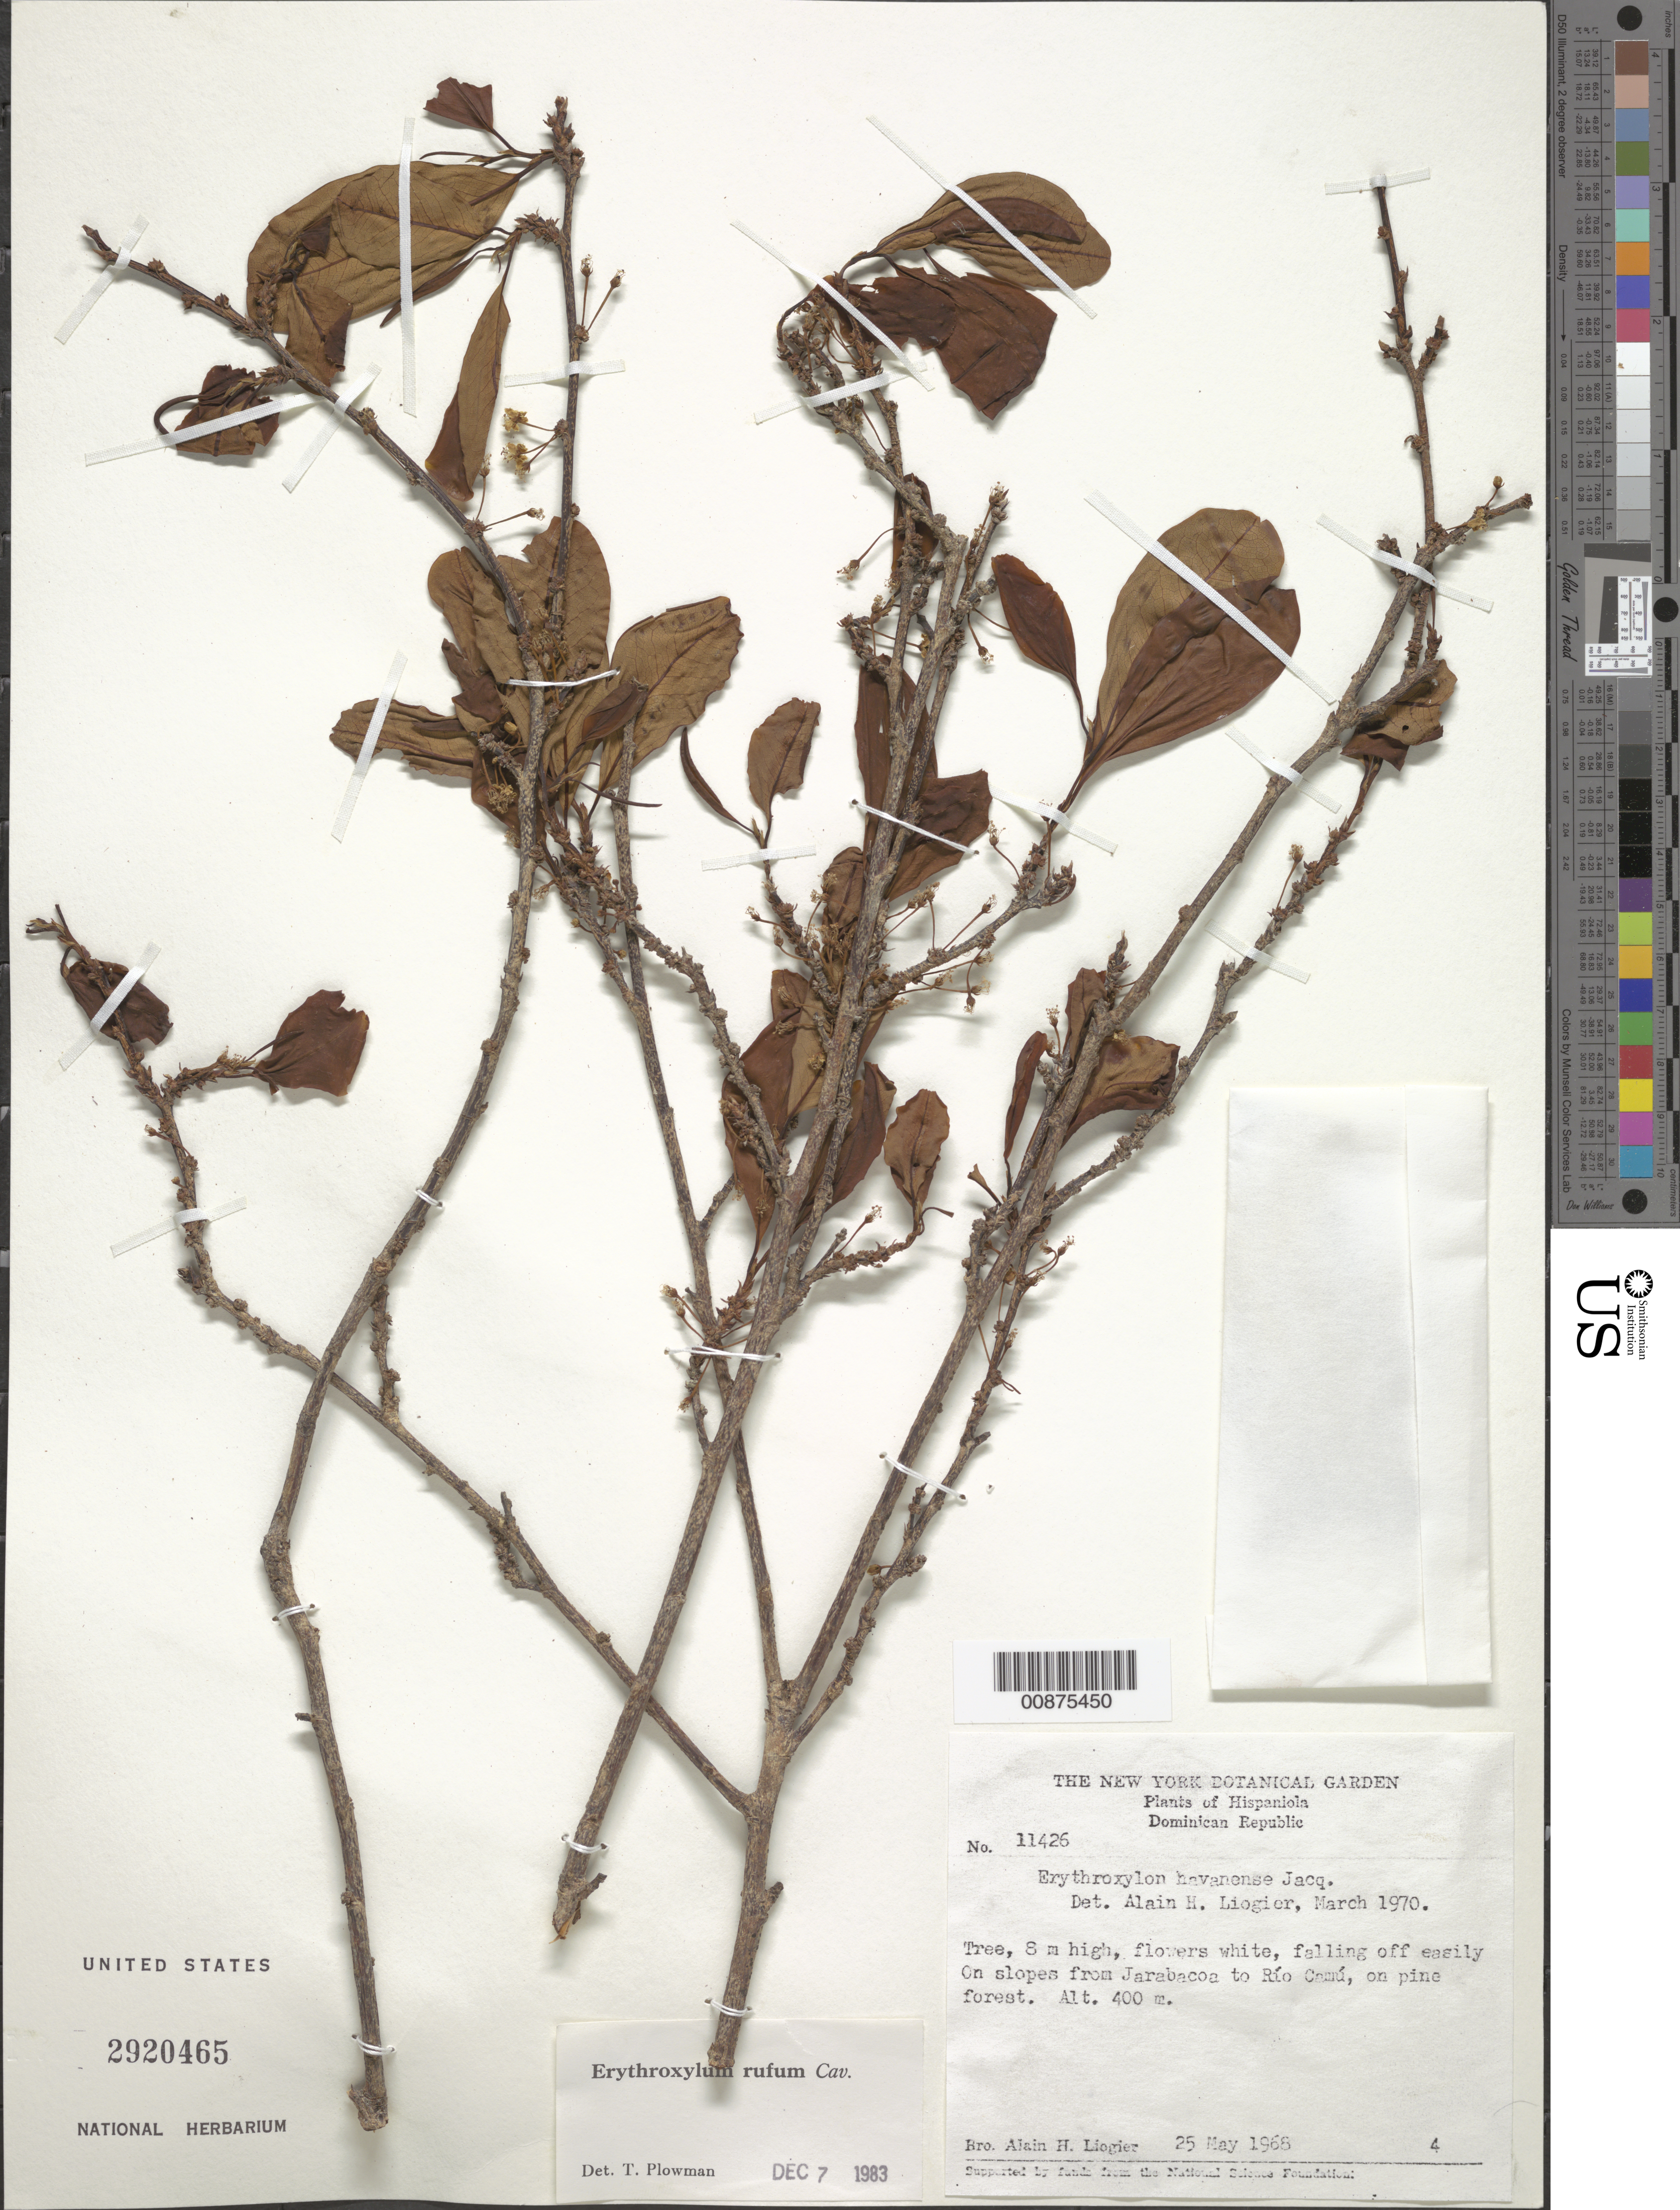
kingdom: Plantae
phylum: Tracheophyta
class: Magnoliopsida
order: Malpighiales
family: Erythroxylaceae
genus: Erythroxylum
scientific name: Erythroxylum rufum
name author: Cav.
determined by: Plowman, Timothy C.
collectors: A. H. Liogier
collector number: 11426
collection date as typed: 25 May 1968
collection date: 1968-05-25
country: Dominican Republic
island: Hispaniola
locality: On slopes from Jarabacoa to Río Camú.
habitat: On slopes, on pine forest.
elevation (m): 400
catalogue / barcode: US 2920465